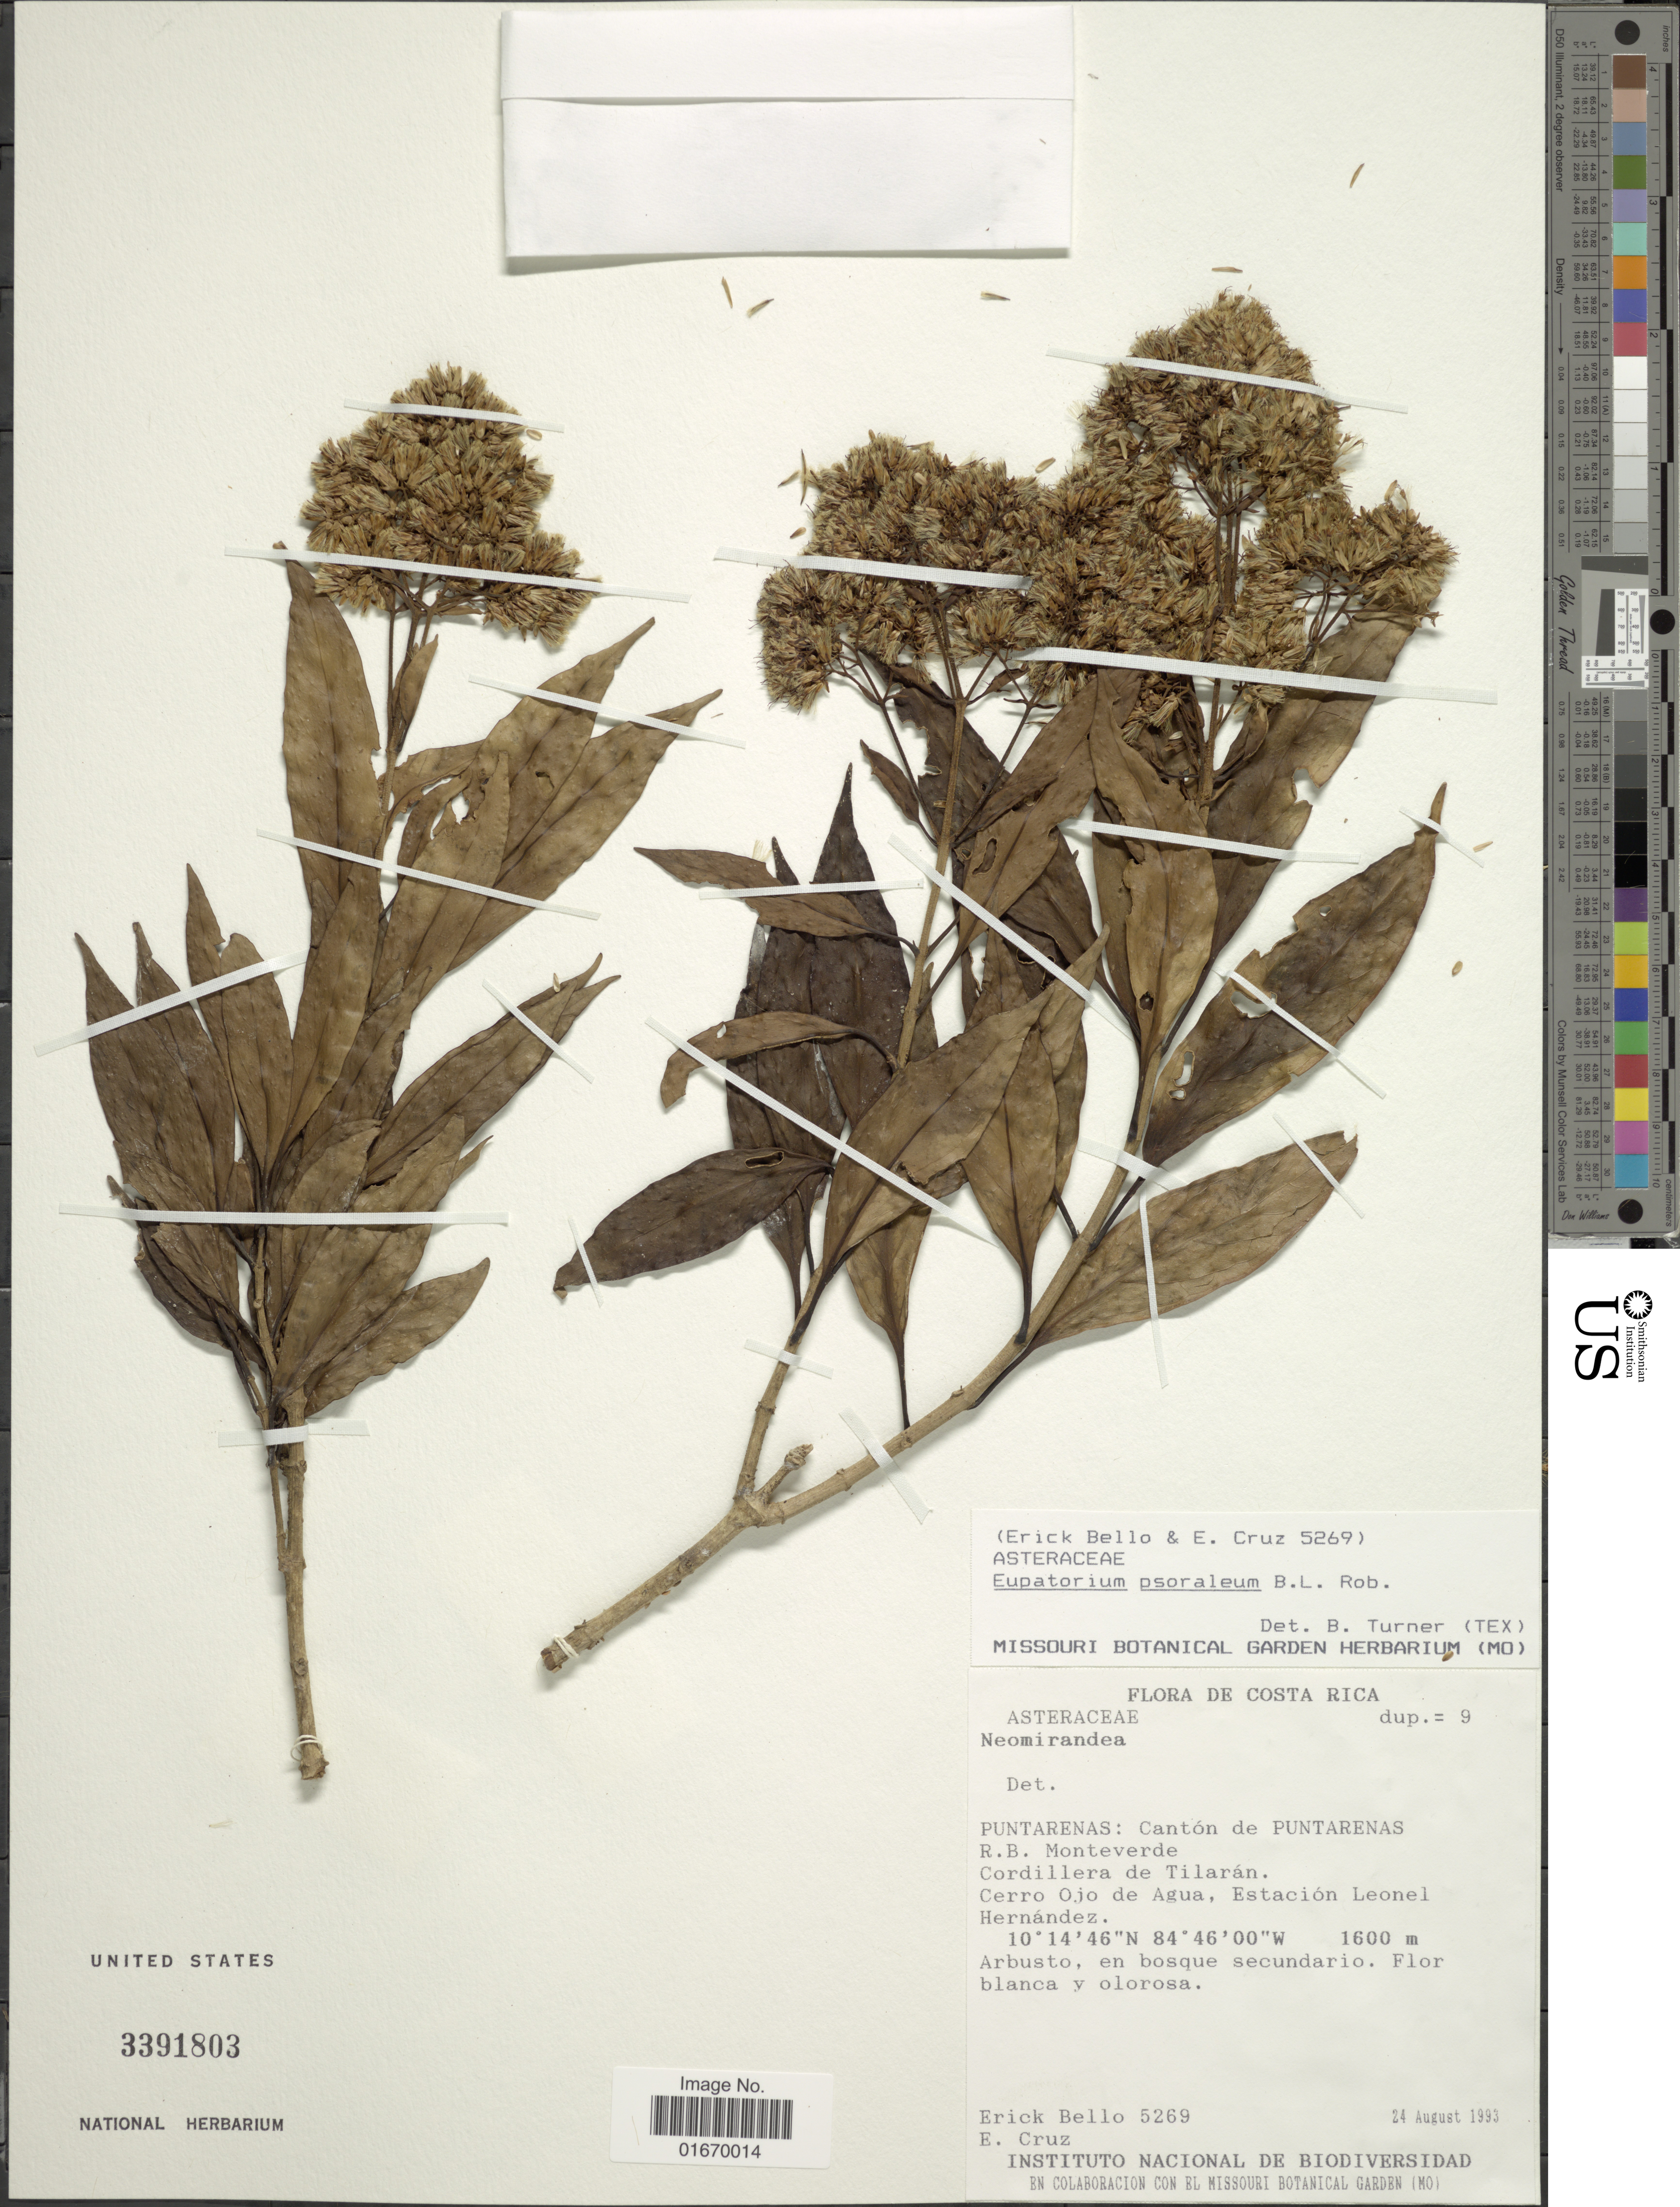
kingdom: Plantae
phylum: Tracheophyta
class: Magnoliopsida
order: Asterales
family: Asteraceae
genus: Neomirandea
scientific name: Neomirandea psoralea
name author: (B.L. Rob.) R.M. King & H. Rob.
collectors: E. Bello C. & E. Cruz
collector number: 5269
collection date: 1993-08-24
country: Costa Rica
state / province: Puntarenas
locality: Canton de Puntarenas R. B. Monteverde, Cordillera de Tilaran, Cerro Ojo de Agua, Estacion Leonel Hernandez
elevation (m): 1600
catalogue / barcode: US 3391803